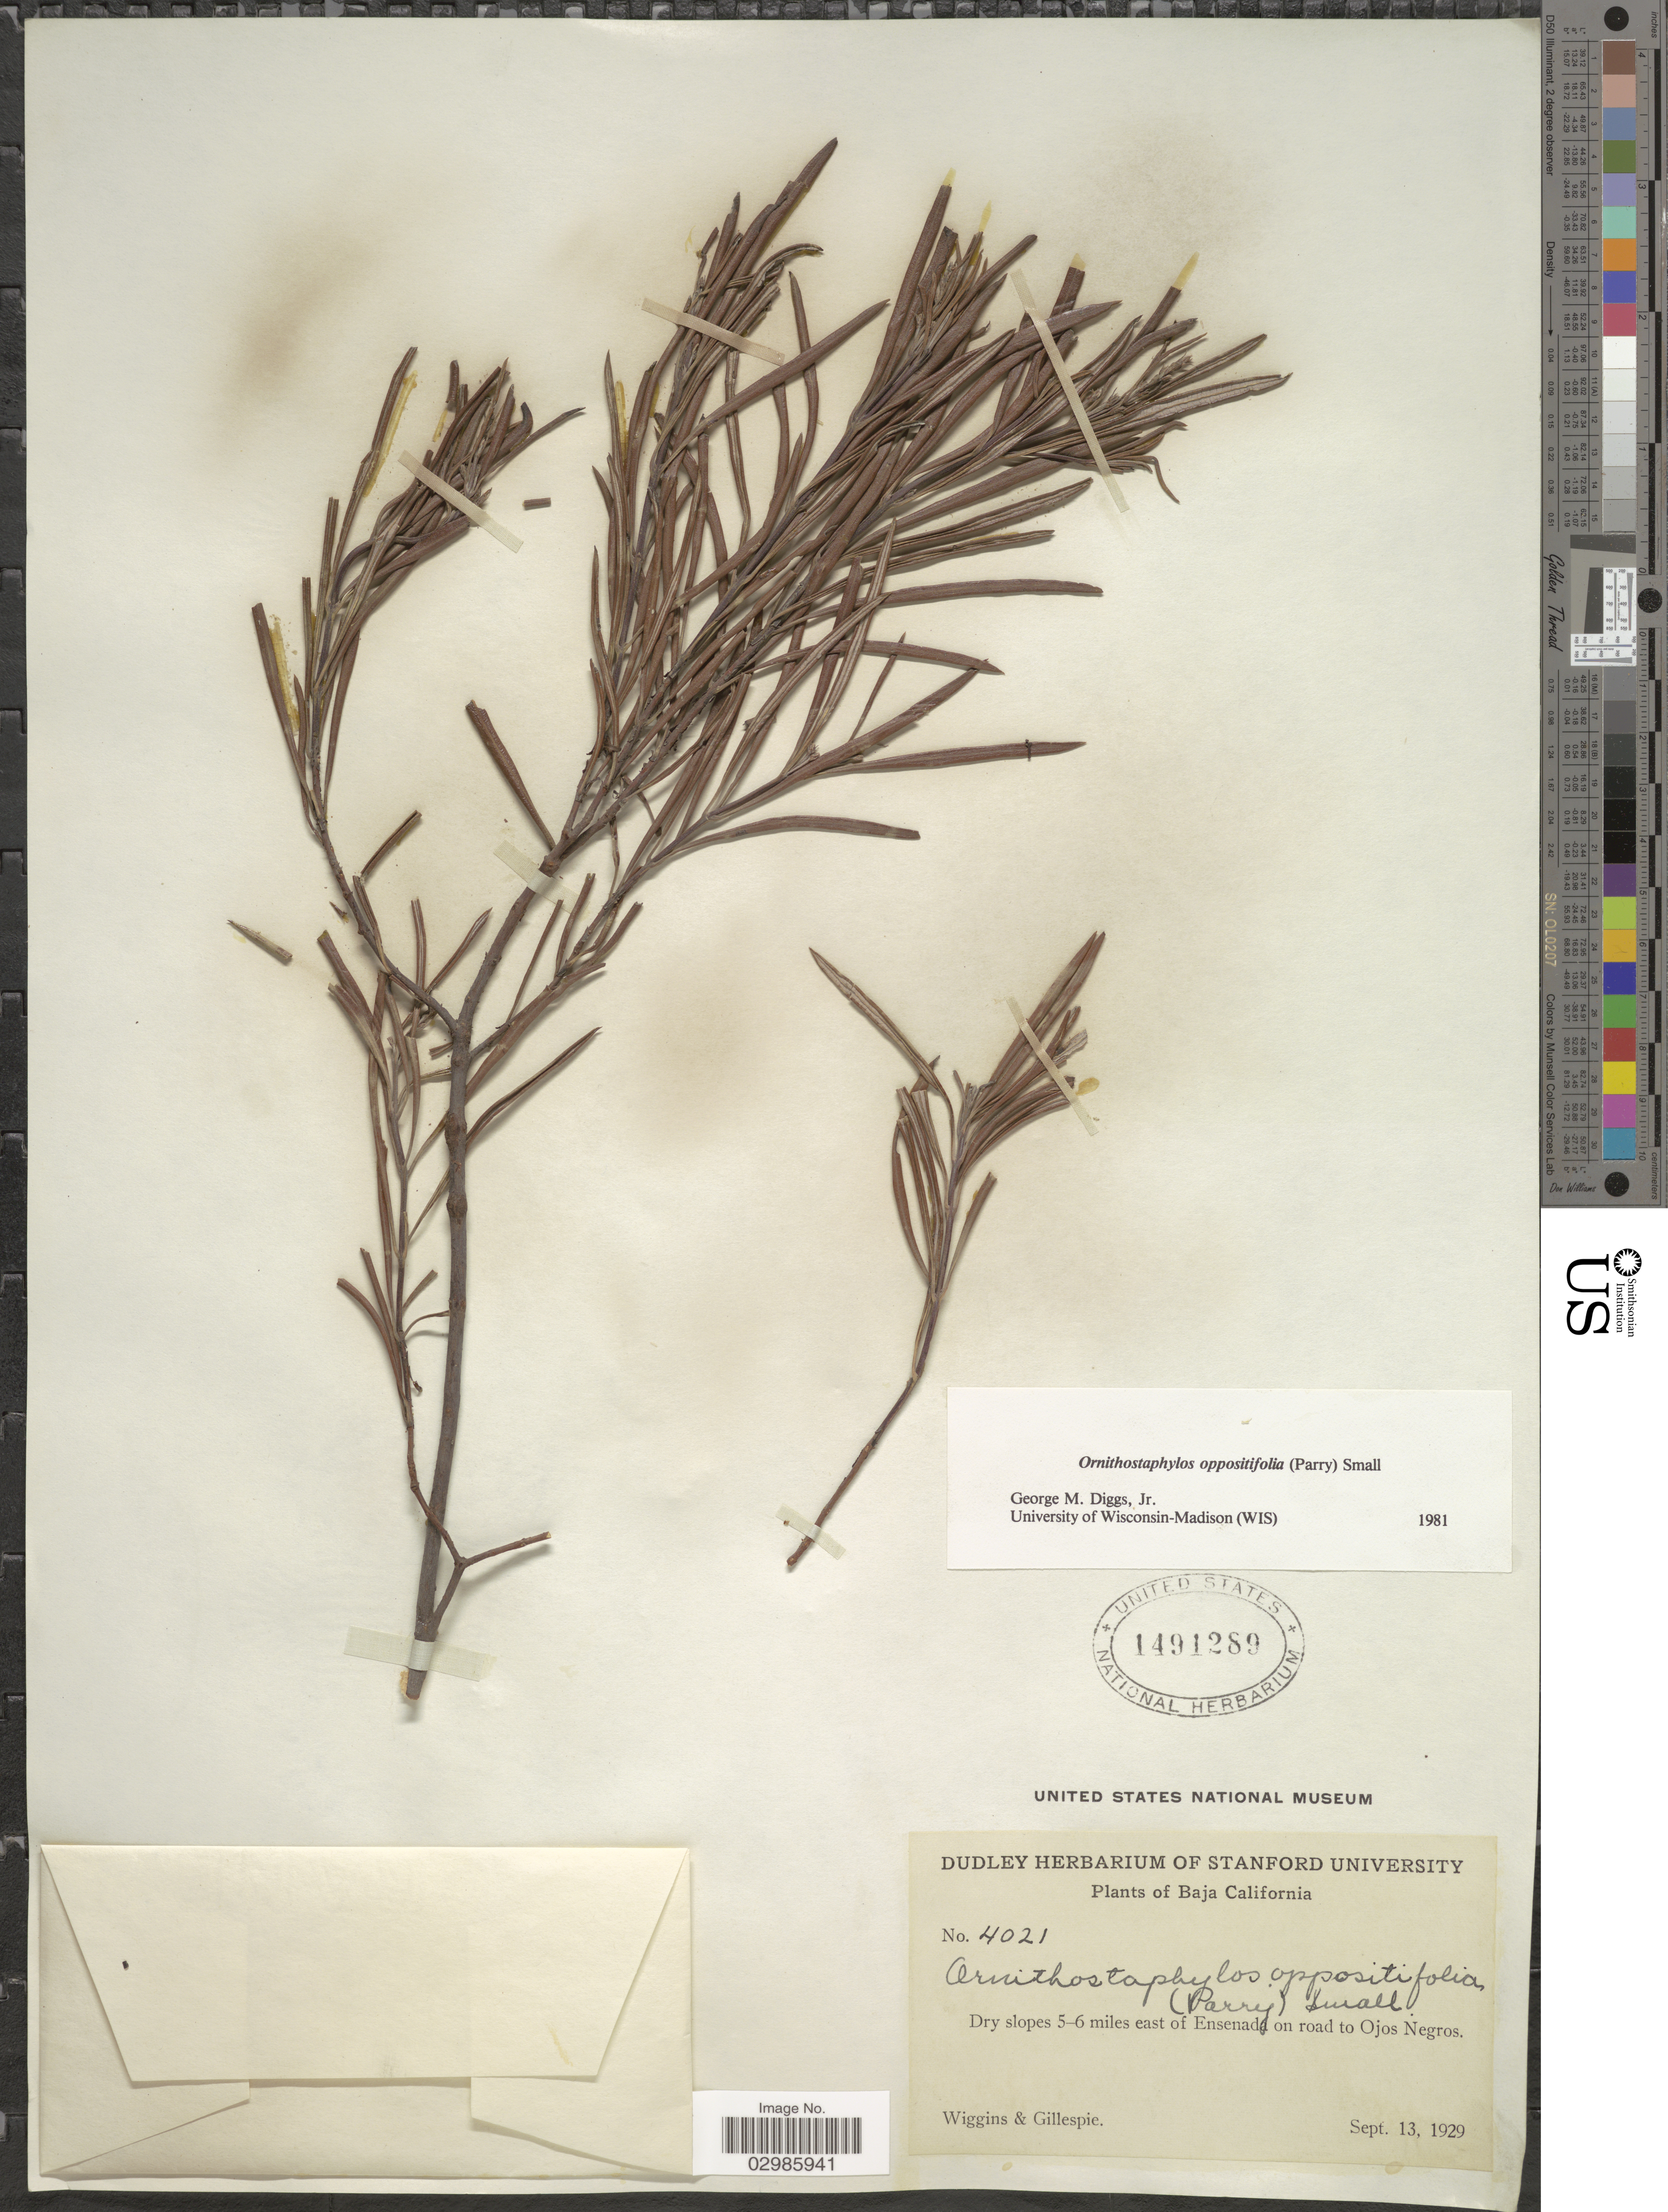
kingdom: Plantae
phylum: Tracheophyta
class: Magnoliopsida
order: Ericales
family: Ericaceae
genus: Ornithostaphylos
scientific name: Ornithostaphylos oppositifolia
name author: (Parry) Small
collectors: -- Wiggins & -- Gillespie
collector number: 4021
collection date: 1929-09-13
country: Mexico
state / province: Baja California Norte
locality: Dry slopes 5-6 miles east of Ensenada on road to Ojos Negros.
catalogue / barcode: US 1491289